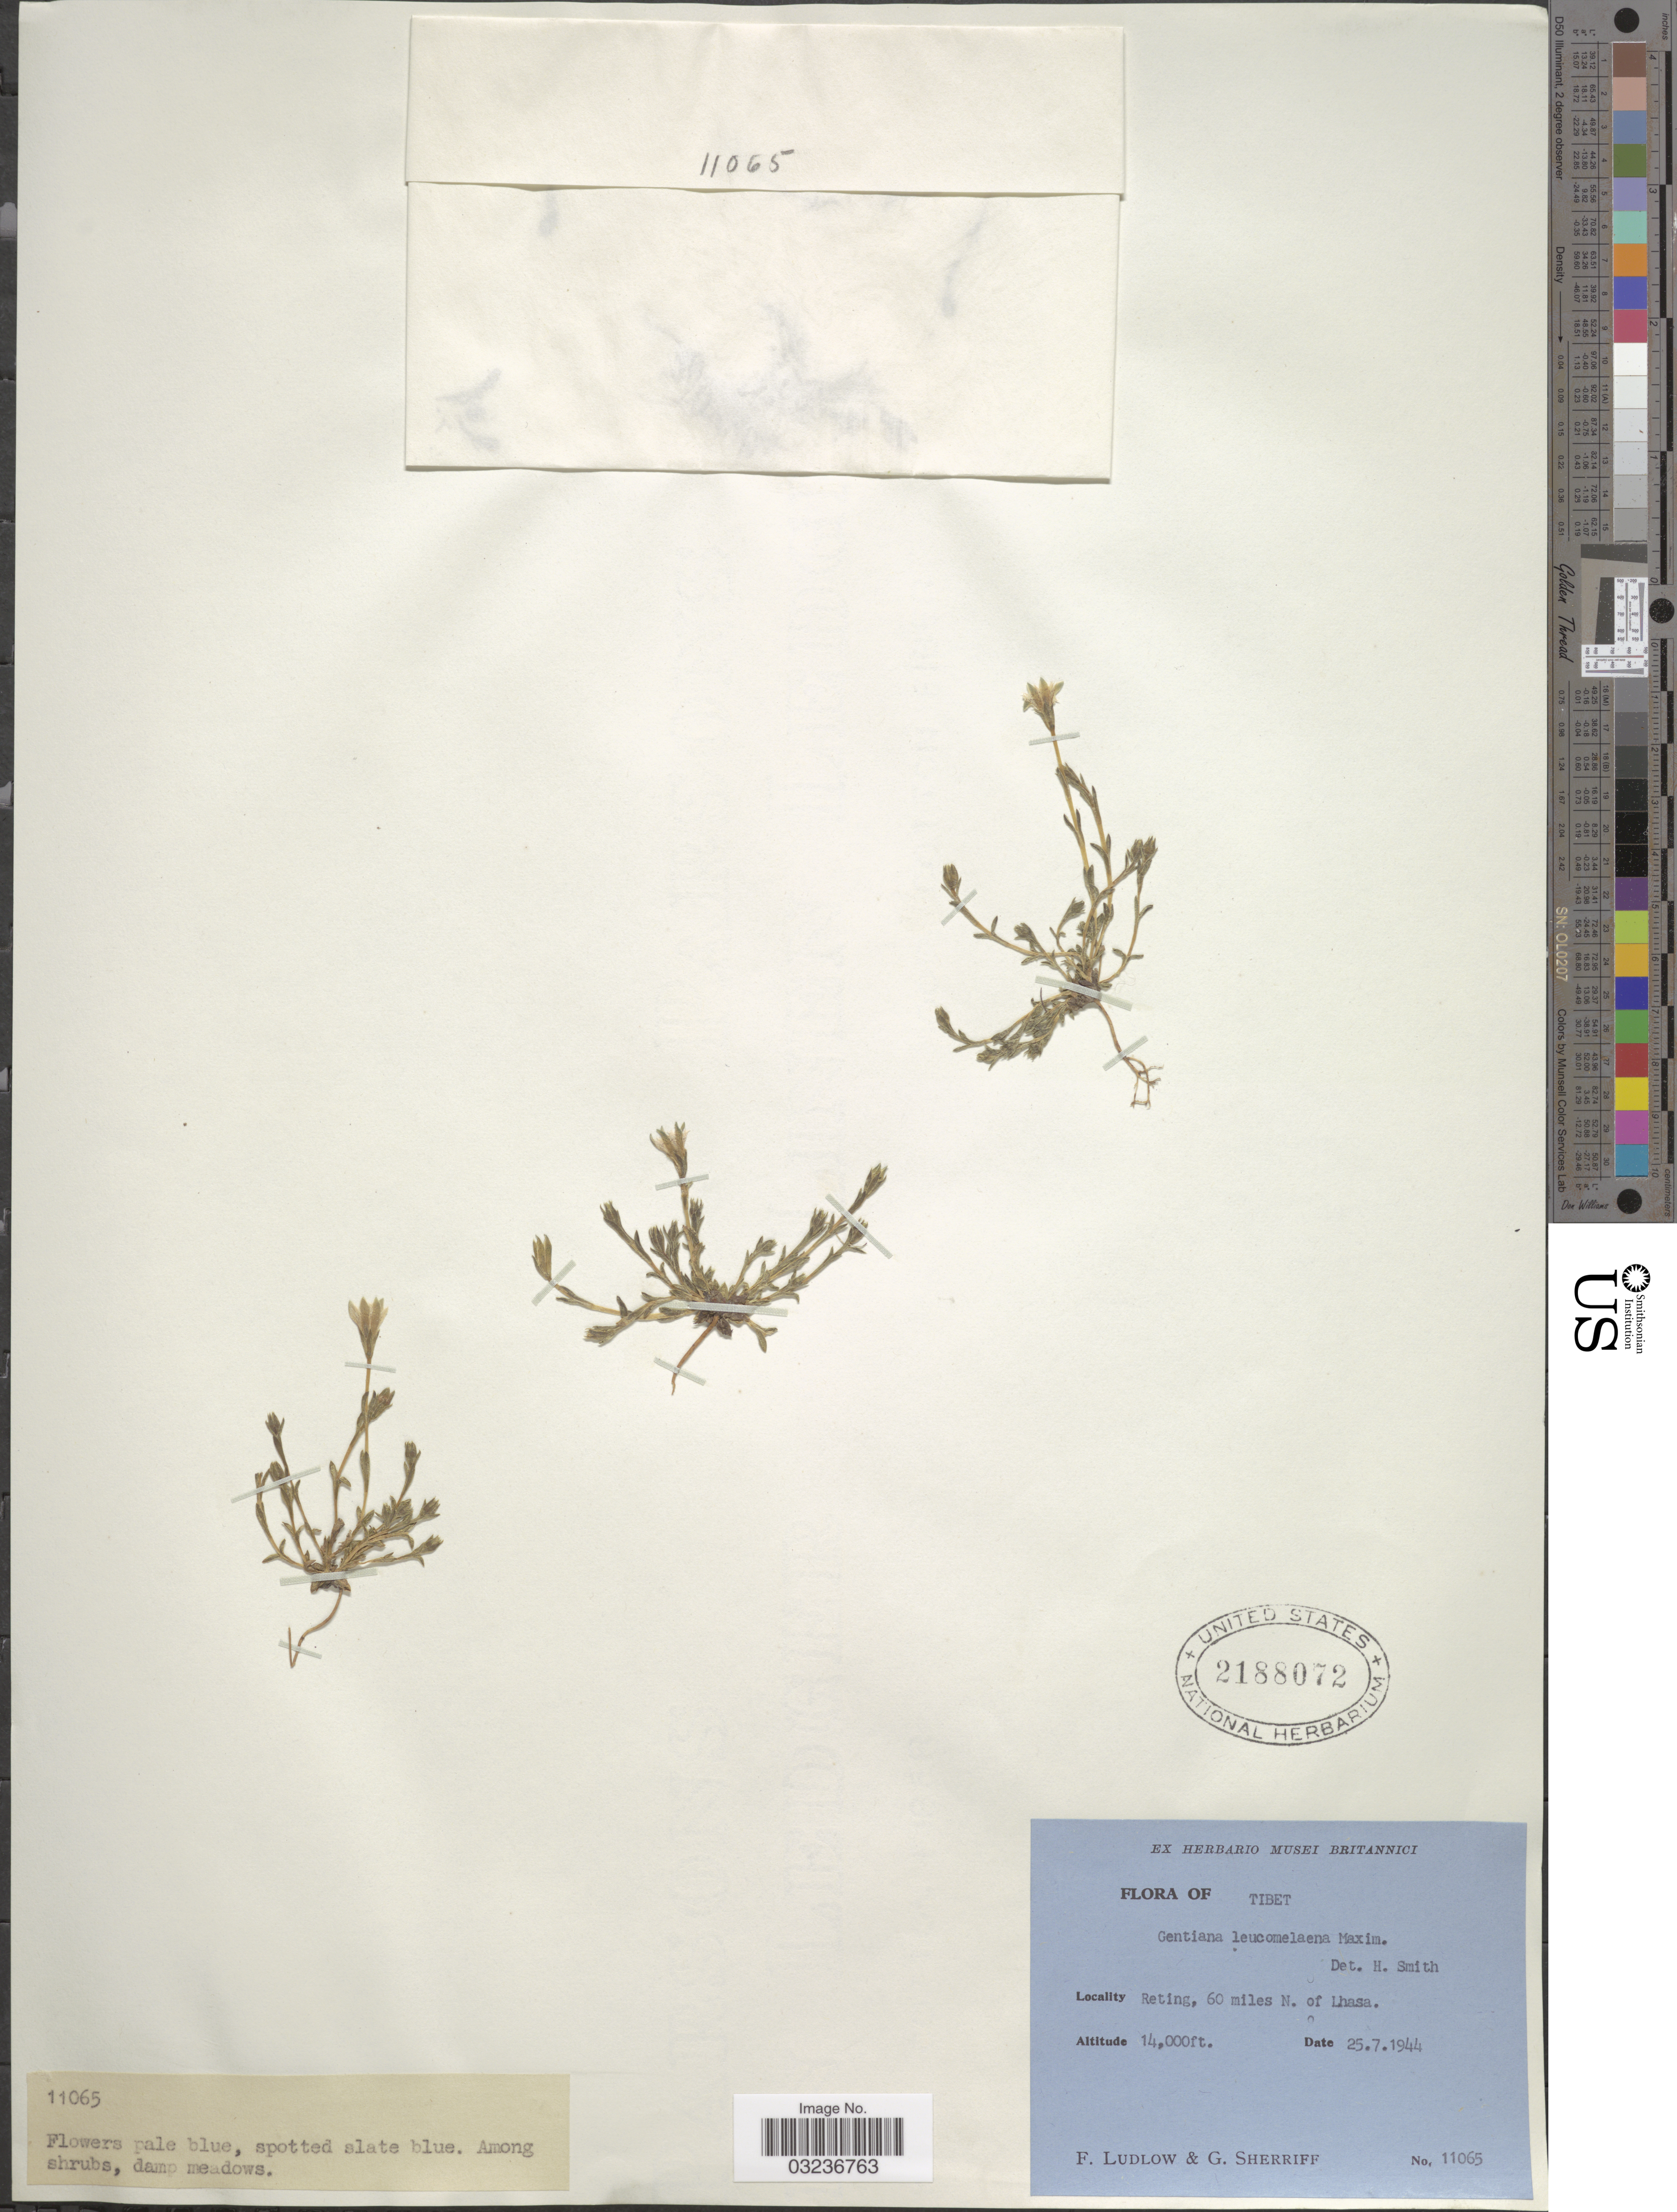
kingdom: Plantae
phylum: Tracheophyta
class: Magnoliopsida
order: Gentianales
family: Gentianaceae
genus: Gentiana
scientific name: Gentiana leucomelaena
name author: Maxim.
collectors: F. Ludlow & G. Sherriff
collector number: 11065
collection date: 1944-07-25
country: China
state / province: Xizang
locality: Tibet, Reting, 60 miles N. of Lhasa.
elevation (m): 4267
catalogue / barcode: US 2188072